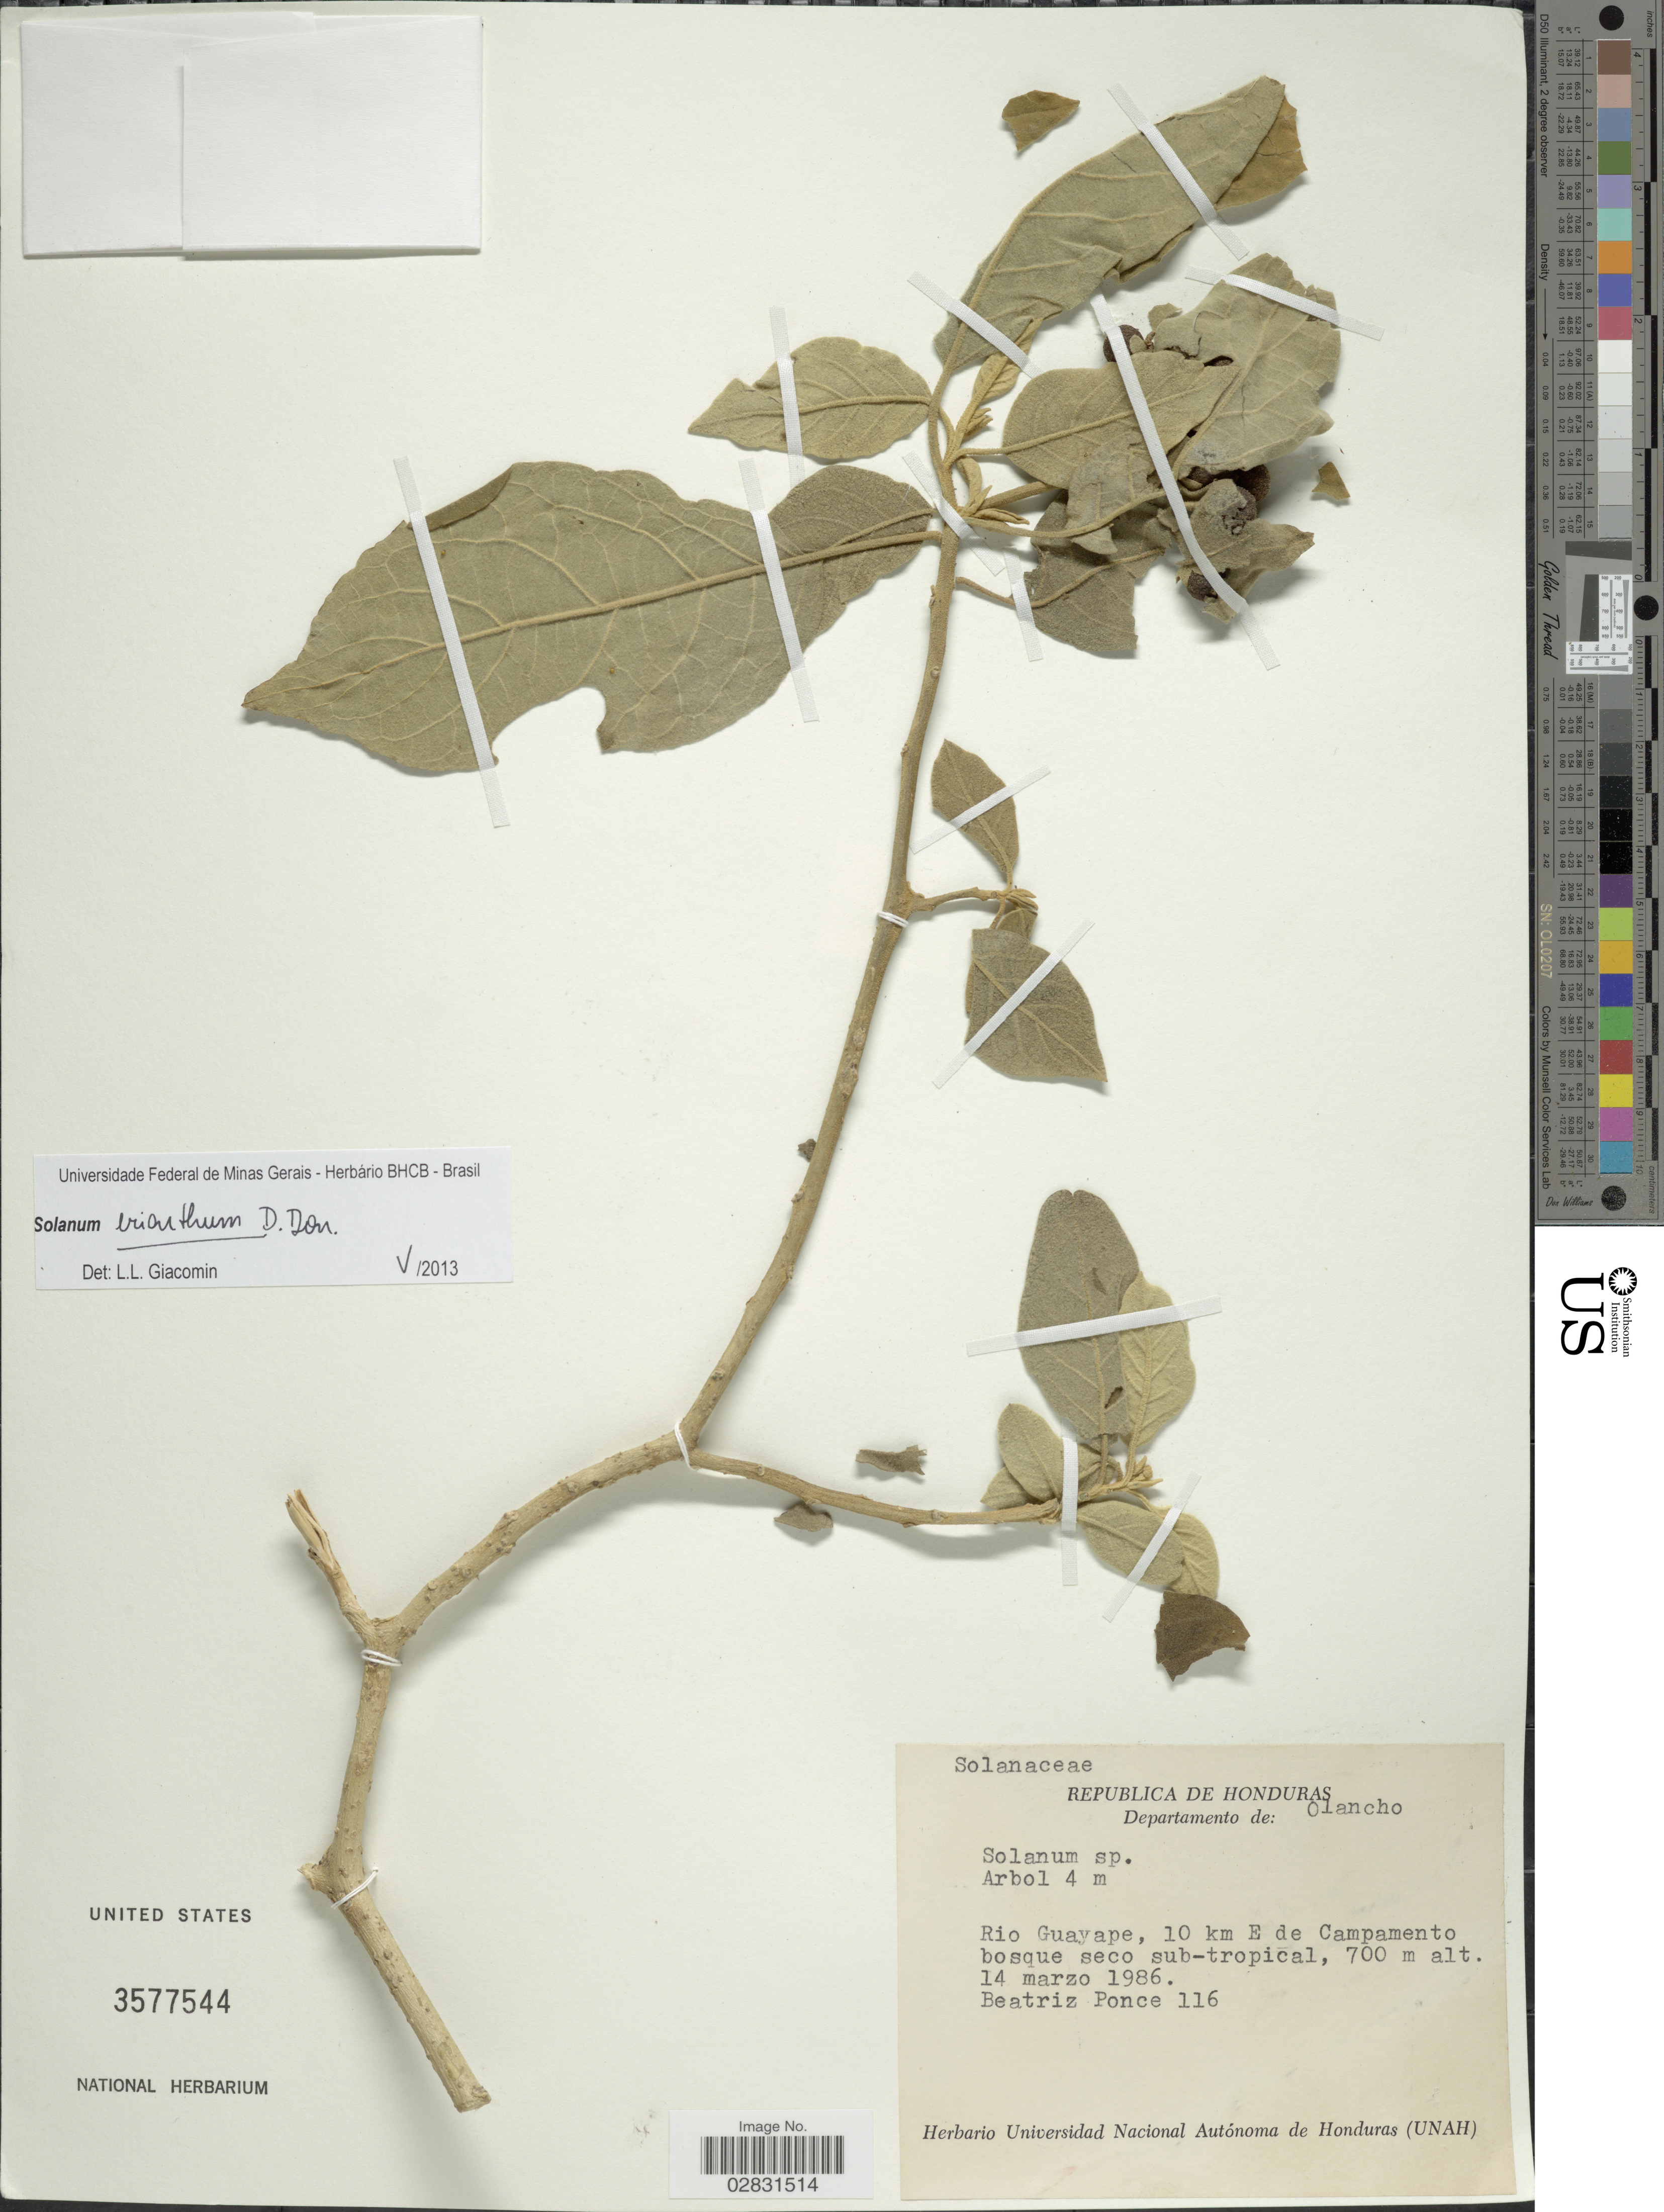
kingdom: Plantae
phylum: Tracheophyta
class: Magnoliopsida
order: Solanales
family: Solanaceae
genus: Solanum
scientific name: Solanum erianthum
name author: D. Don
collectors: B. Ponce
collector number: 116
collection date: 1986-03-14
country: Honduras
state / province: Olancho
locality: Departamento de: Olancho. Rio Guayape, 10 km E de Campamento bosque seco sub-tropical.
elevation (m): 700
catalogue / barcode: US 3577544